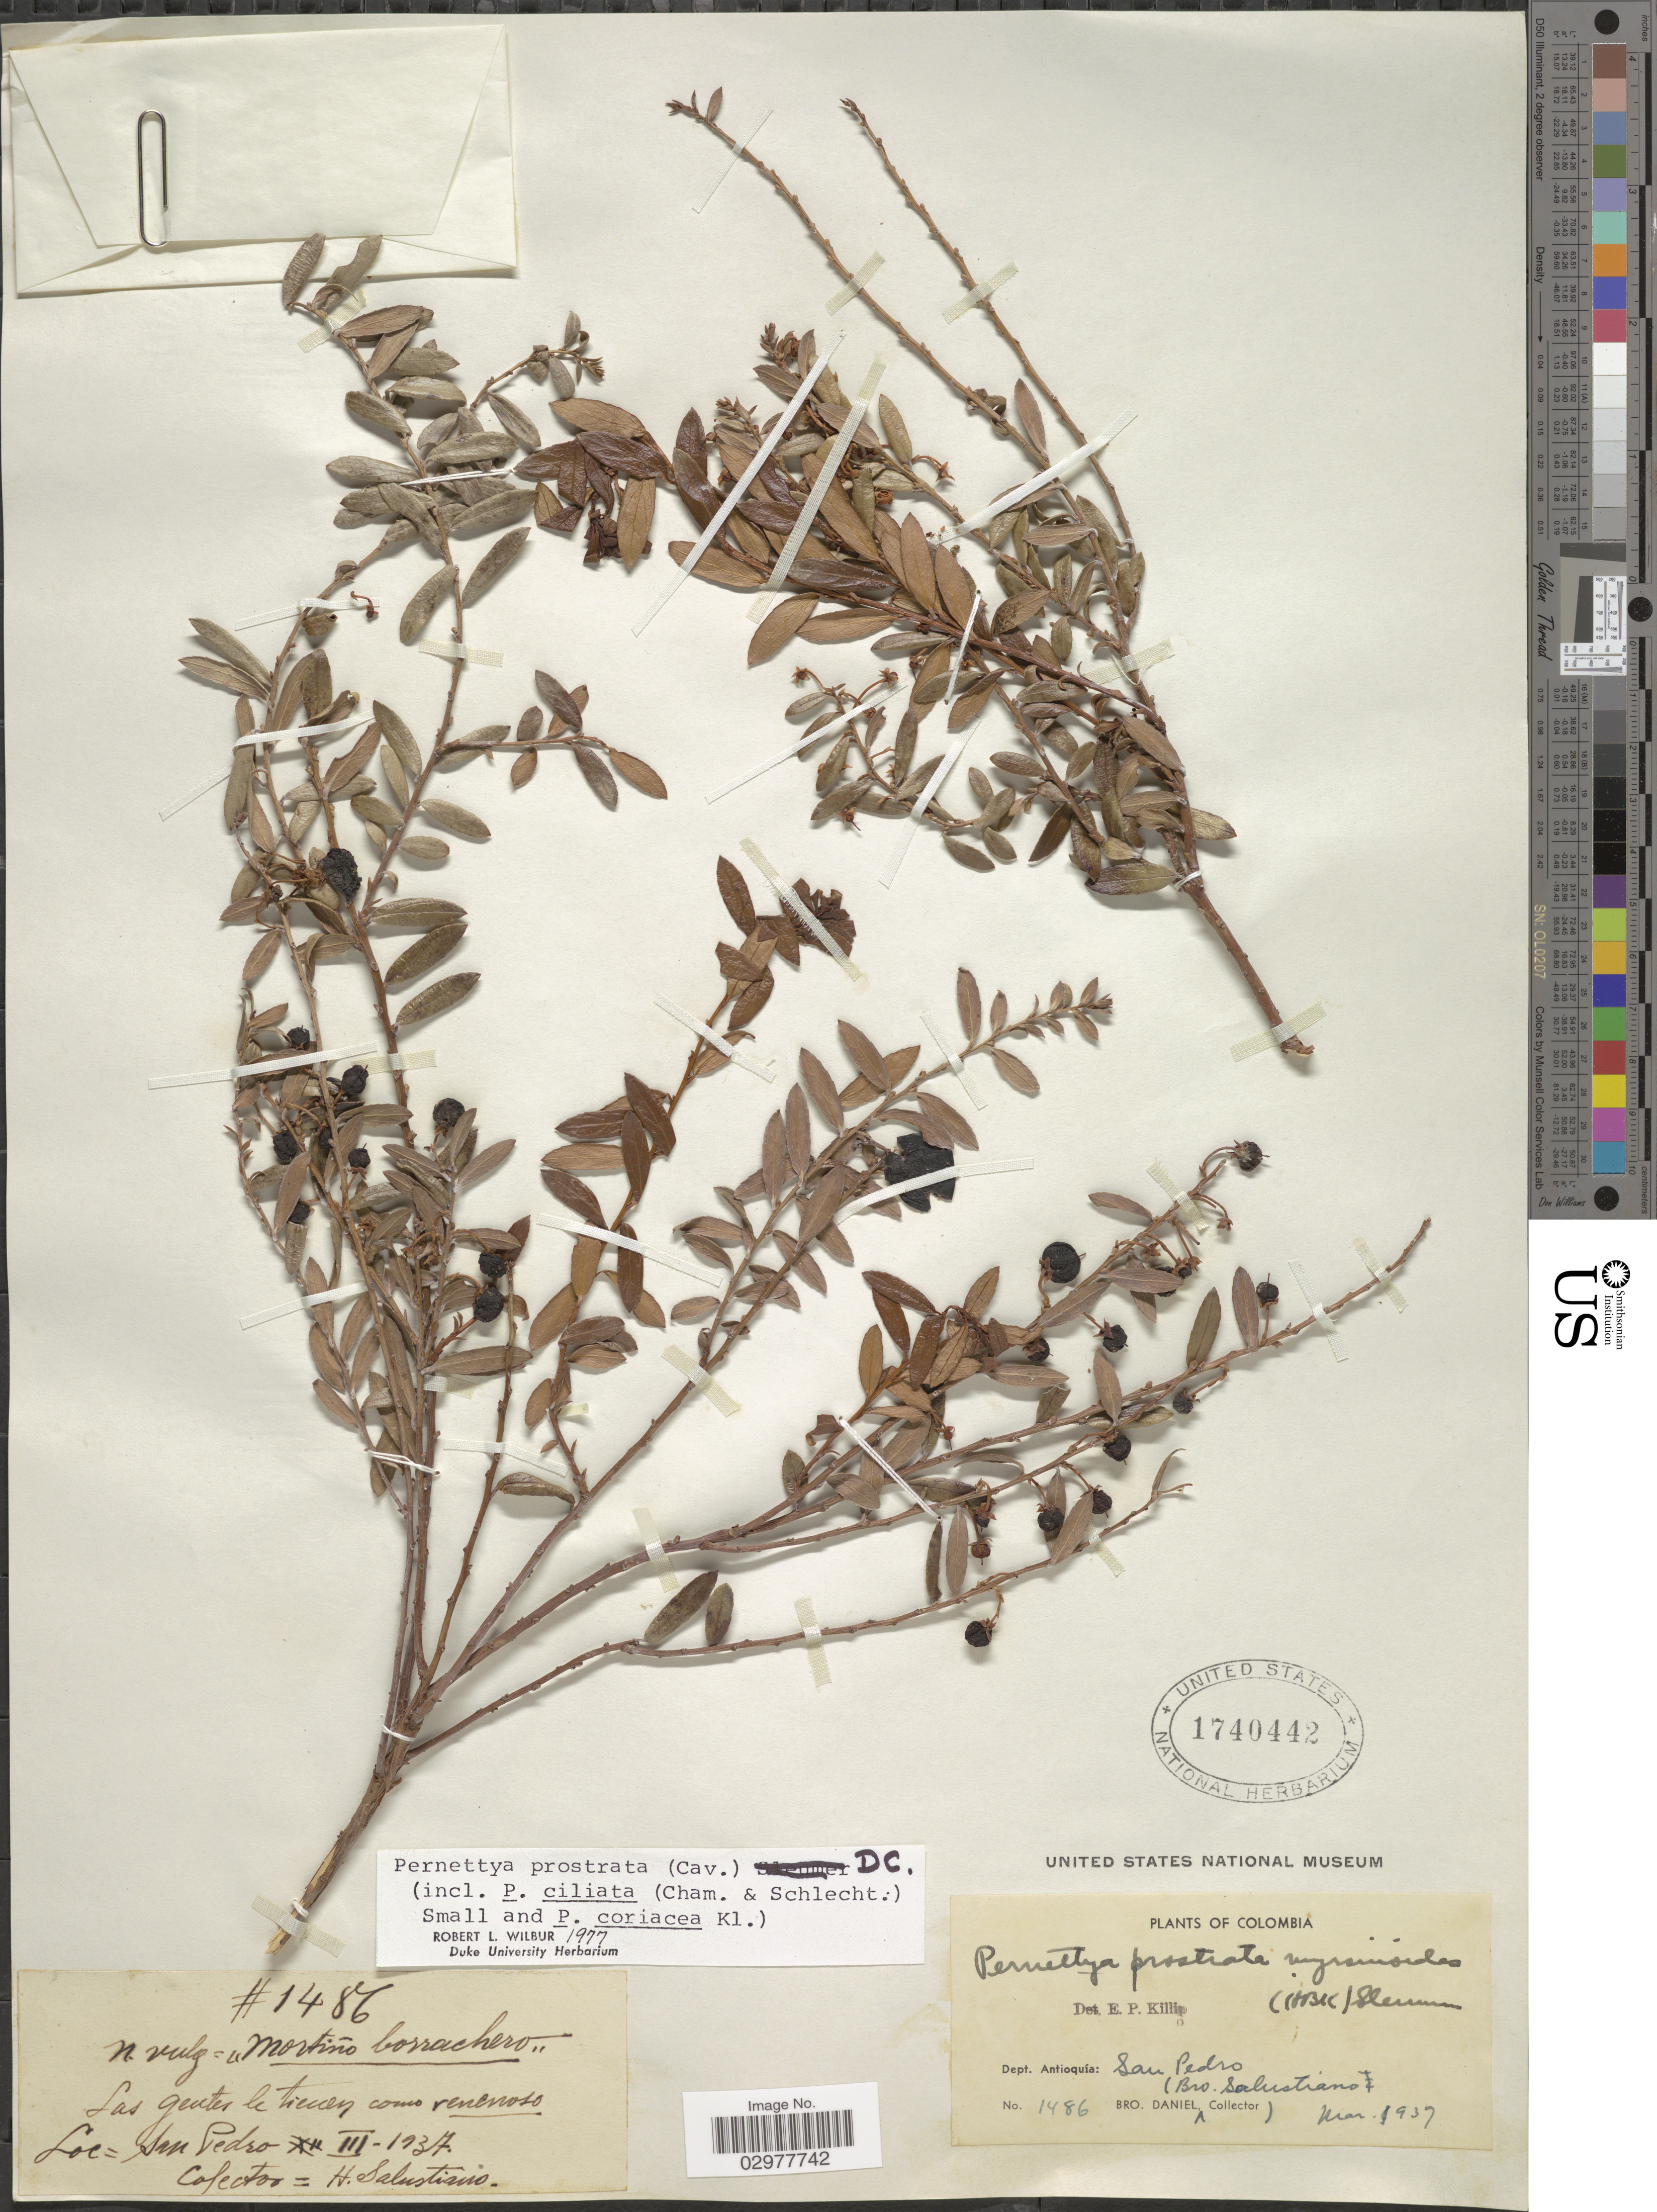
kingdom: Plantae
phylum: Tracheophyta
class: Magnoliopsida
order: Ericales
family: Ericaceae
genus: Pernettya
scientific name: Pernettya prostrata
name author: (Cav.) DC.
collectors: Bro. Daniel & Sebastiano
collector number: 1486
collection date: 1937-03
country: Colombia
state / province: Antioquia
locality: Dept. Antioquia: San Pedro.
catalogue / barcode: US 1740442